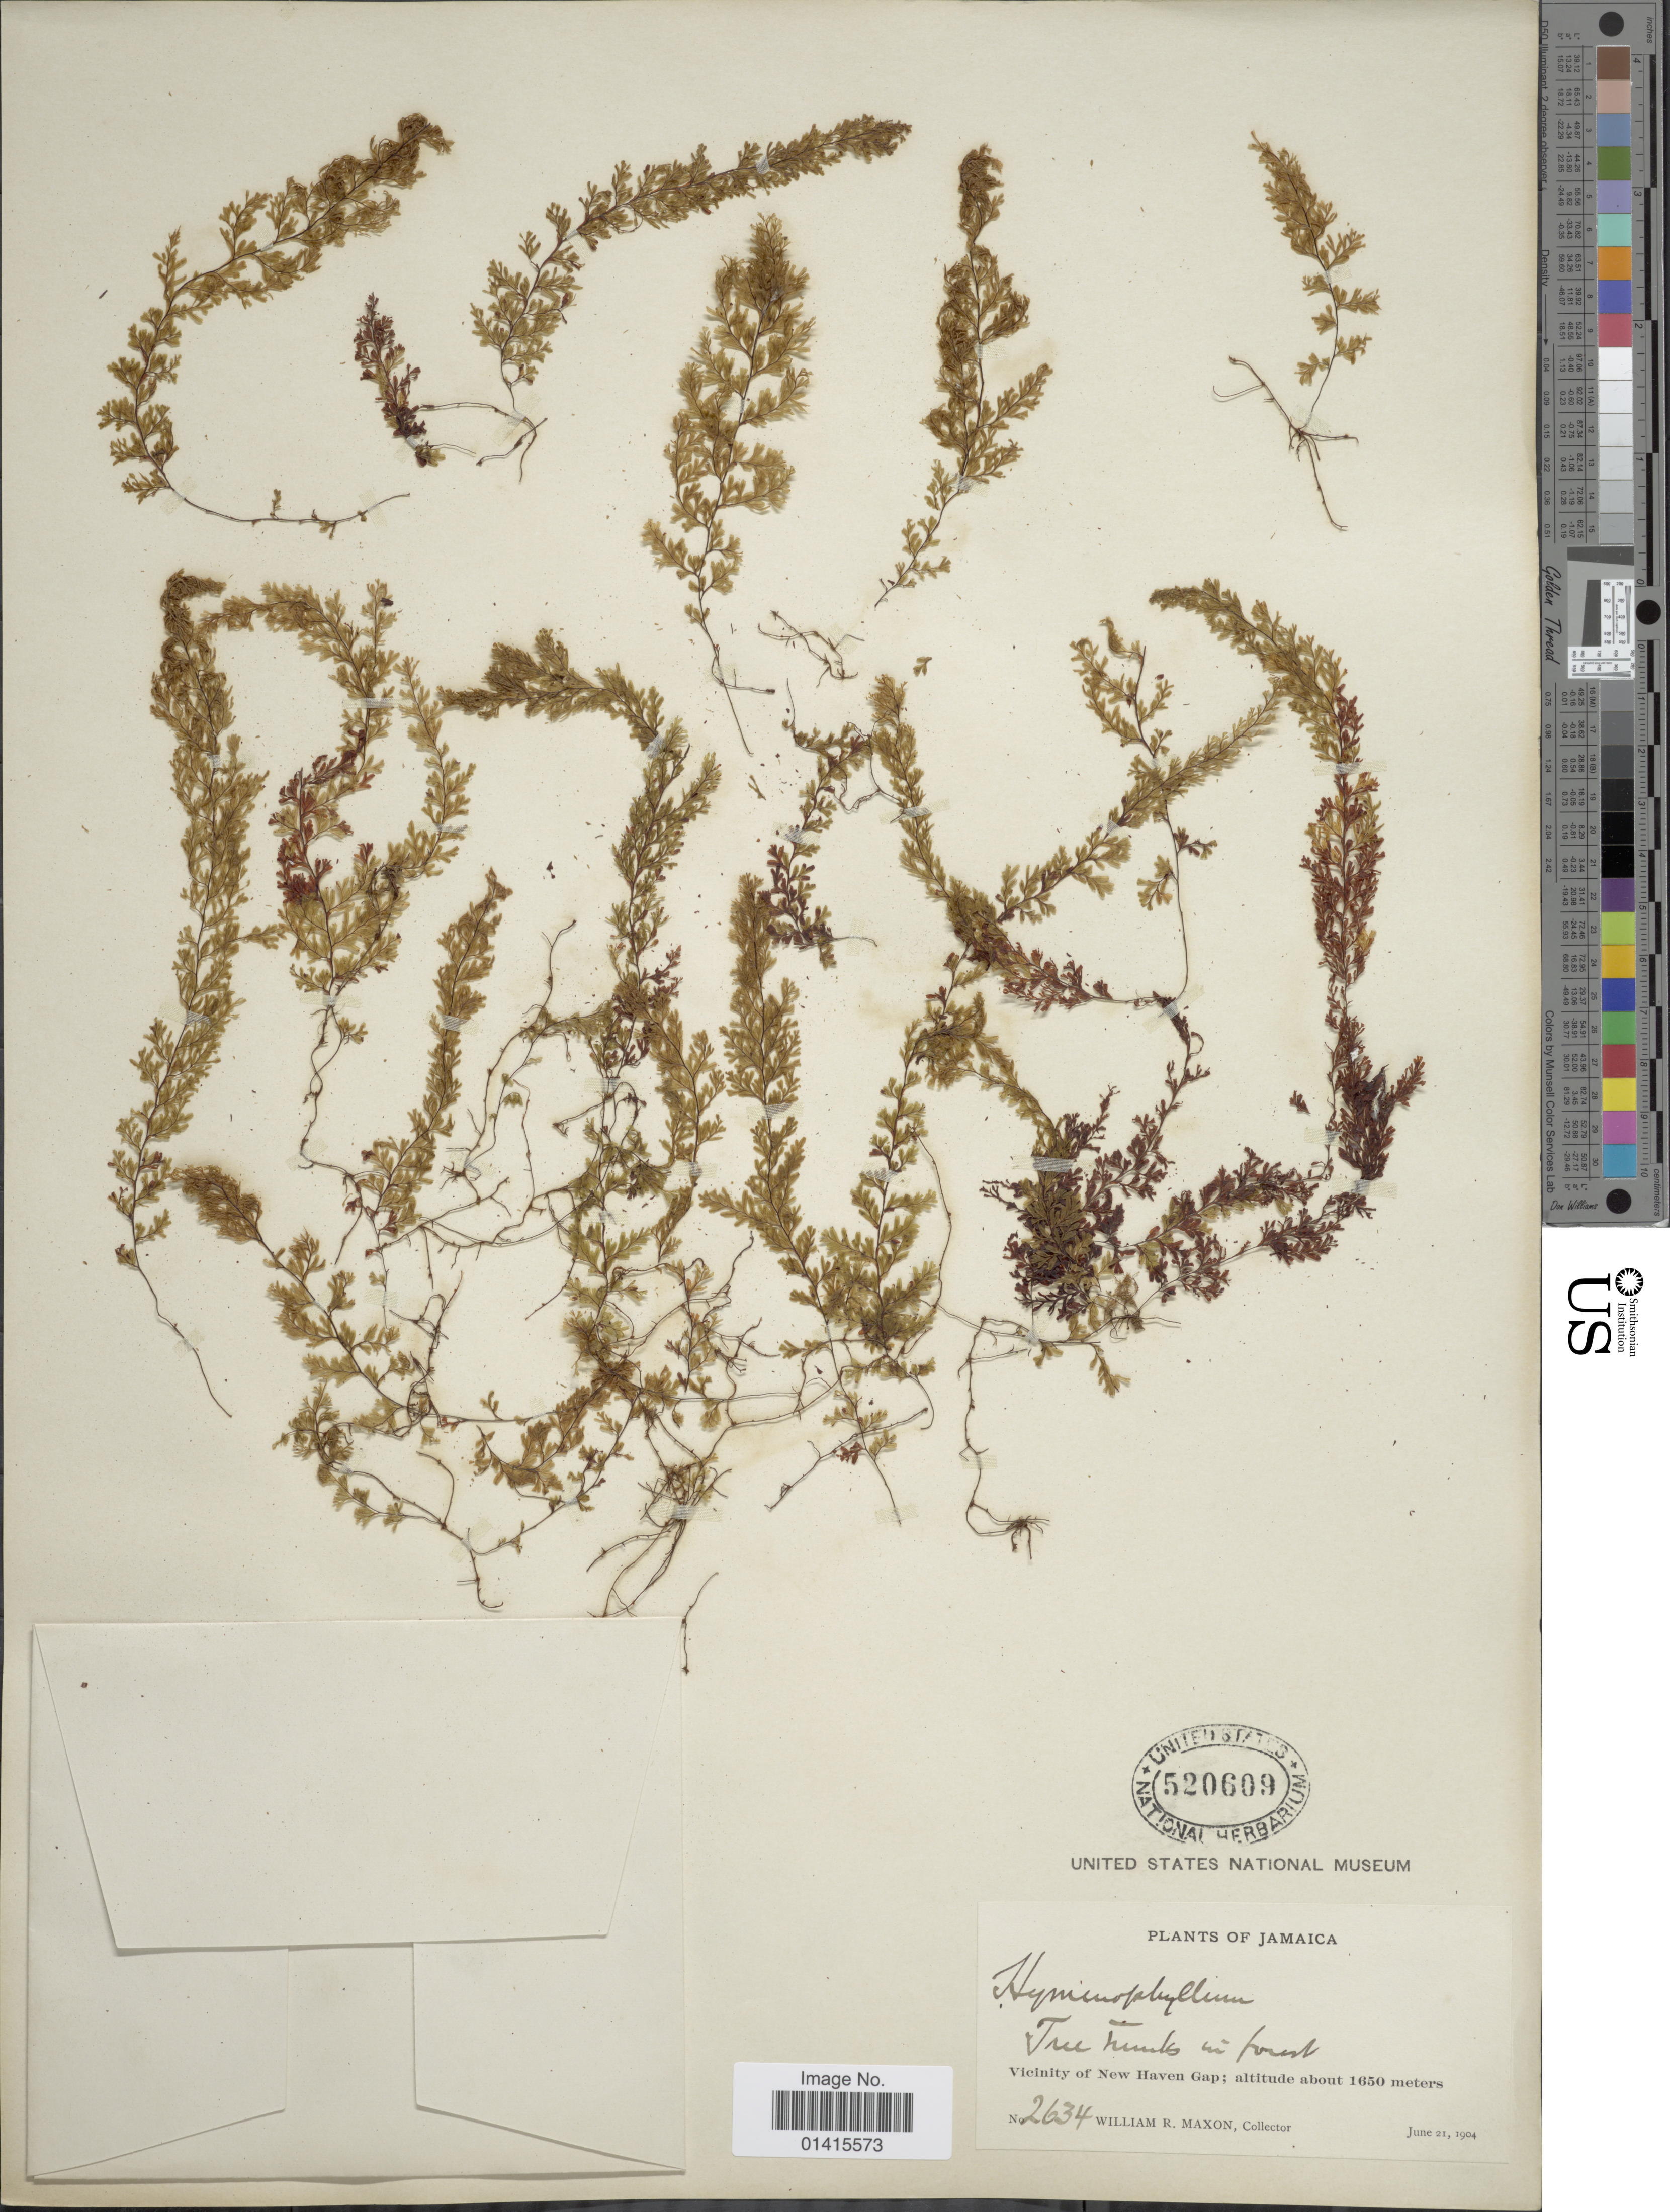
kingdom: Plantae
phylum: Tracheophyta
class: Polypodiopsida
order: Hymenophyllales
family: Hymenophyllaceae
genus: Hymenophyllum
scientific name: Hymenophyllum undulatum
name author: (Sw.) Sw.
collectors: W. R. Maxon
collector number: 2634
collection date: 1904-06-21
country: Jamaica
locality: Vicinity of New Haven Gap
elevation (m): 1650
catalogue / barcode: US 520609